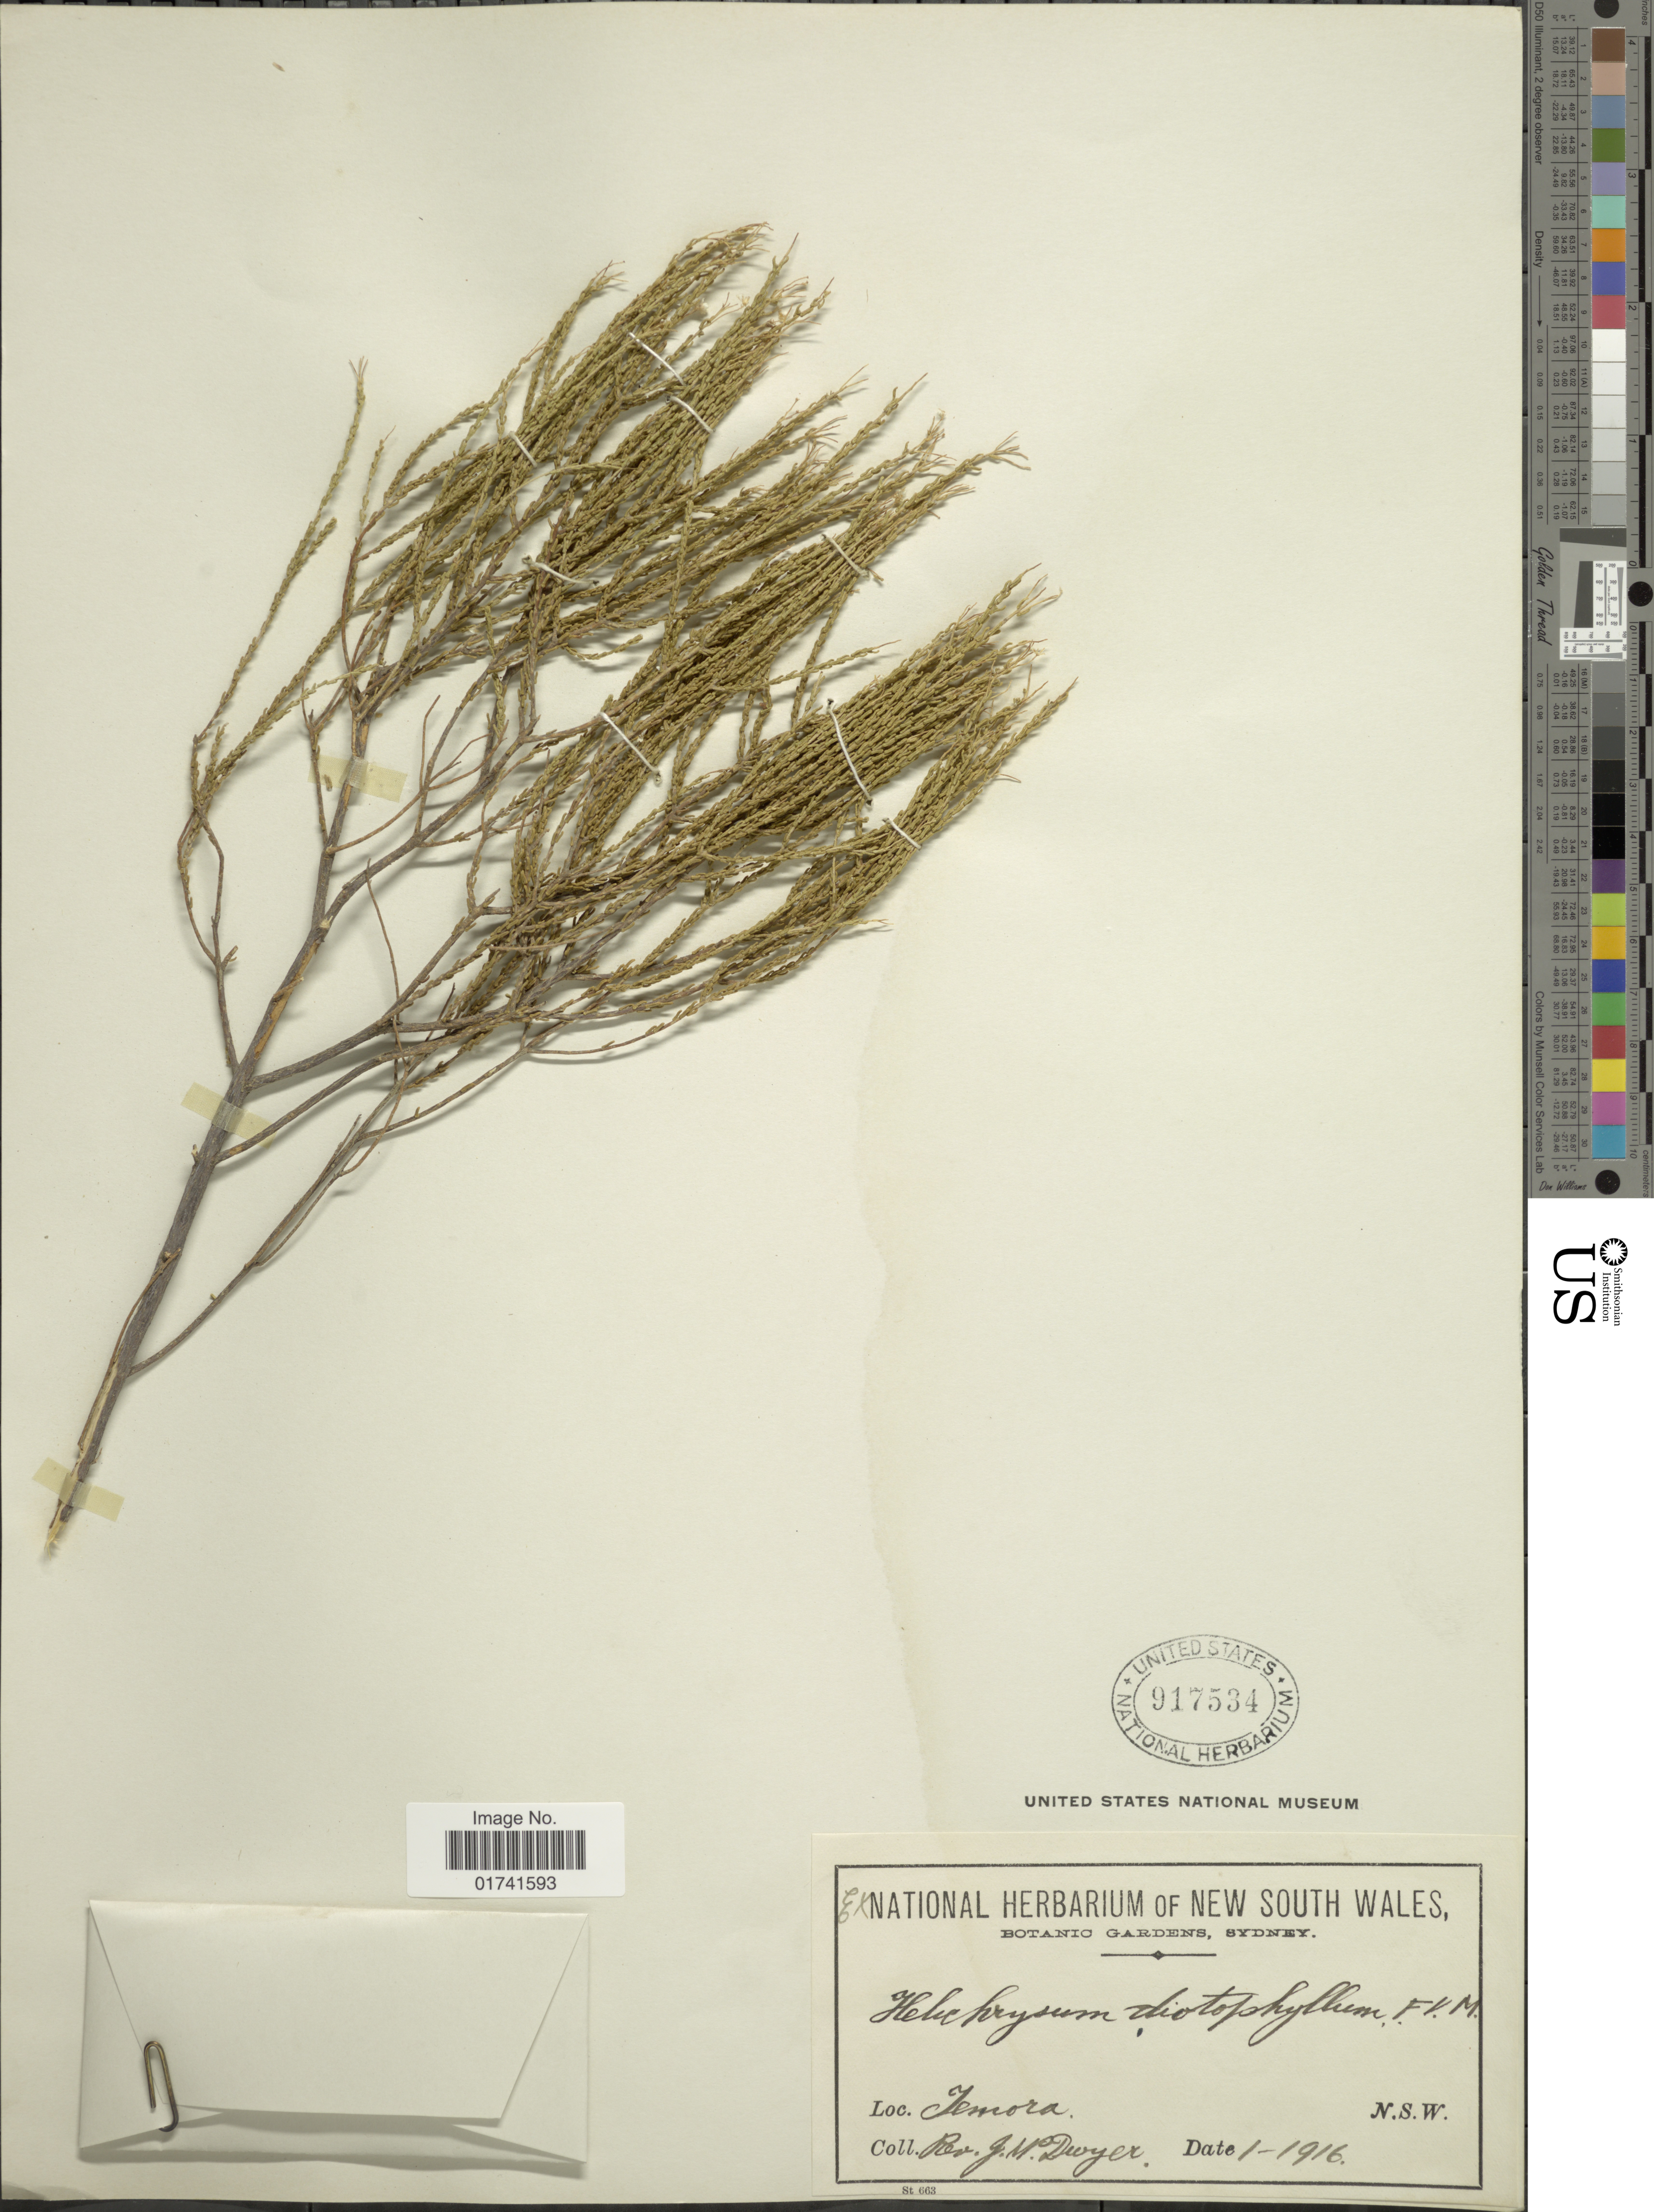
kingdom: Plantae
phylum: Tracheophyta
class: Magnoliopsida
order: Asterales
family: Asteraceae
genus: Ozothamnus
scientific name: Ozothamnus diotophyllus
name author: (F. Muell.) Anderb.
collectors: J. Dwyer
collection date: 1916-01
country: Australia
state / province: New South Wales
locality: Temora.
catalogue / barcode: US 917534